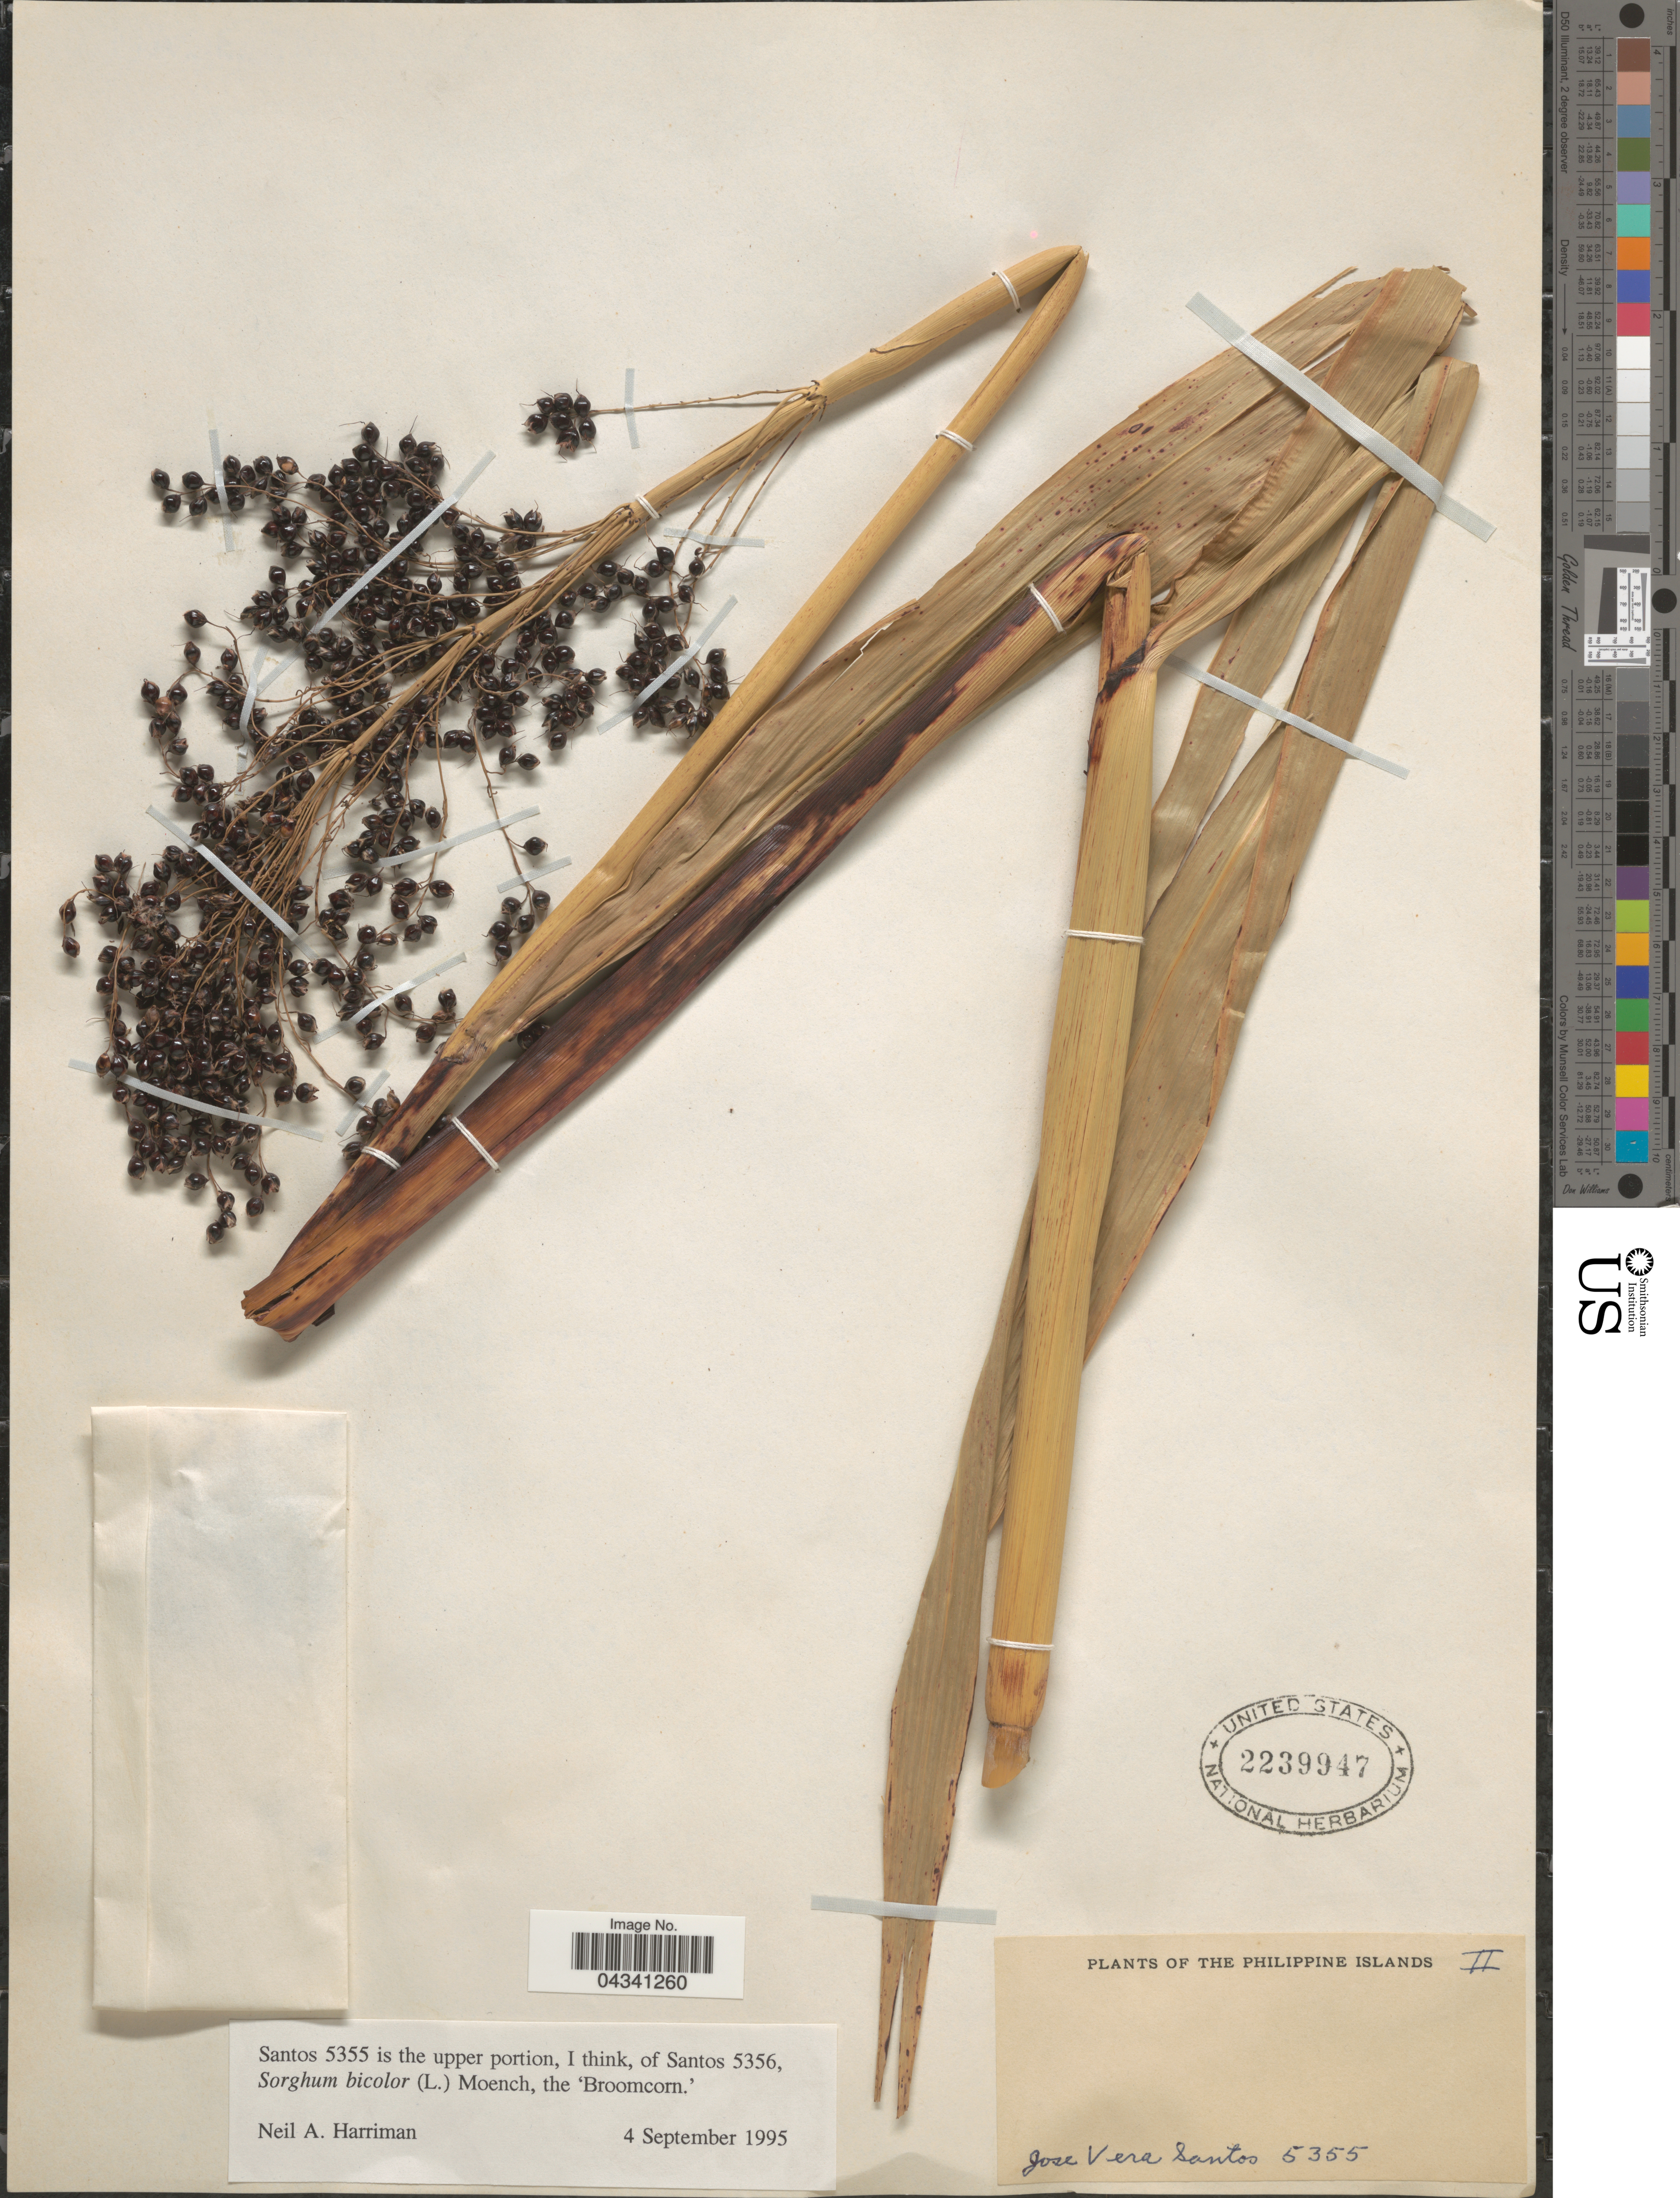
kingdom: Plantae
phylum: Tracheophyta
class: Liliopsida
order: Poales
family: Poaceae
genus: Sorghum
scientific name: Sorghum bicolor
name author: (L.) Moench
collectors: J. V. Santos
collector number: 5355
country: Philippines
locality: Philippine Islands.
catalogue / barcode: US 2239947